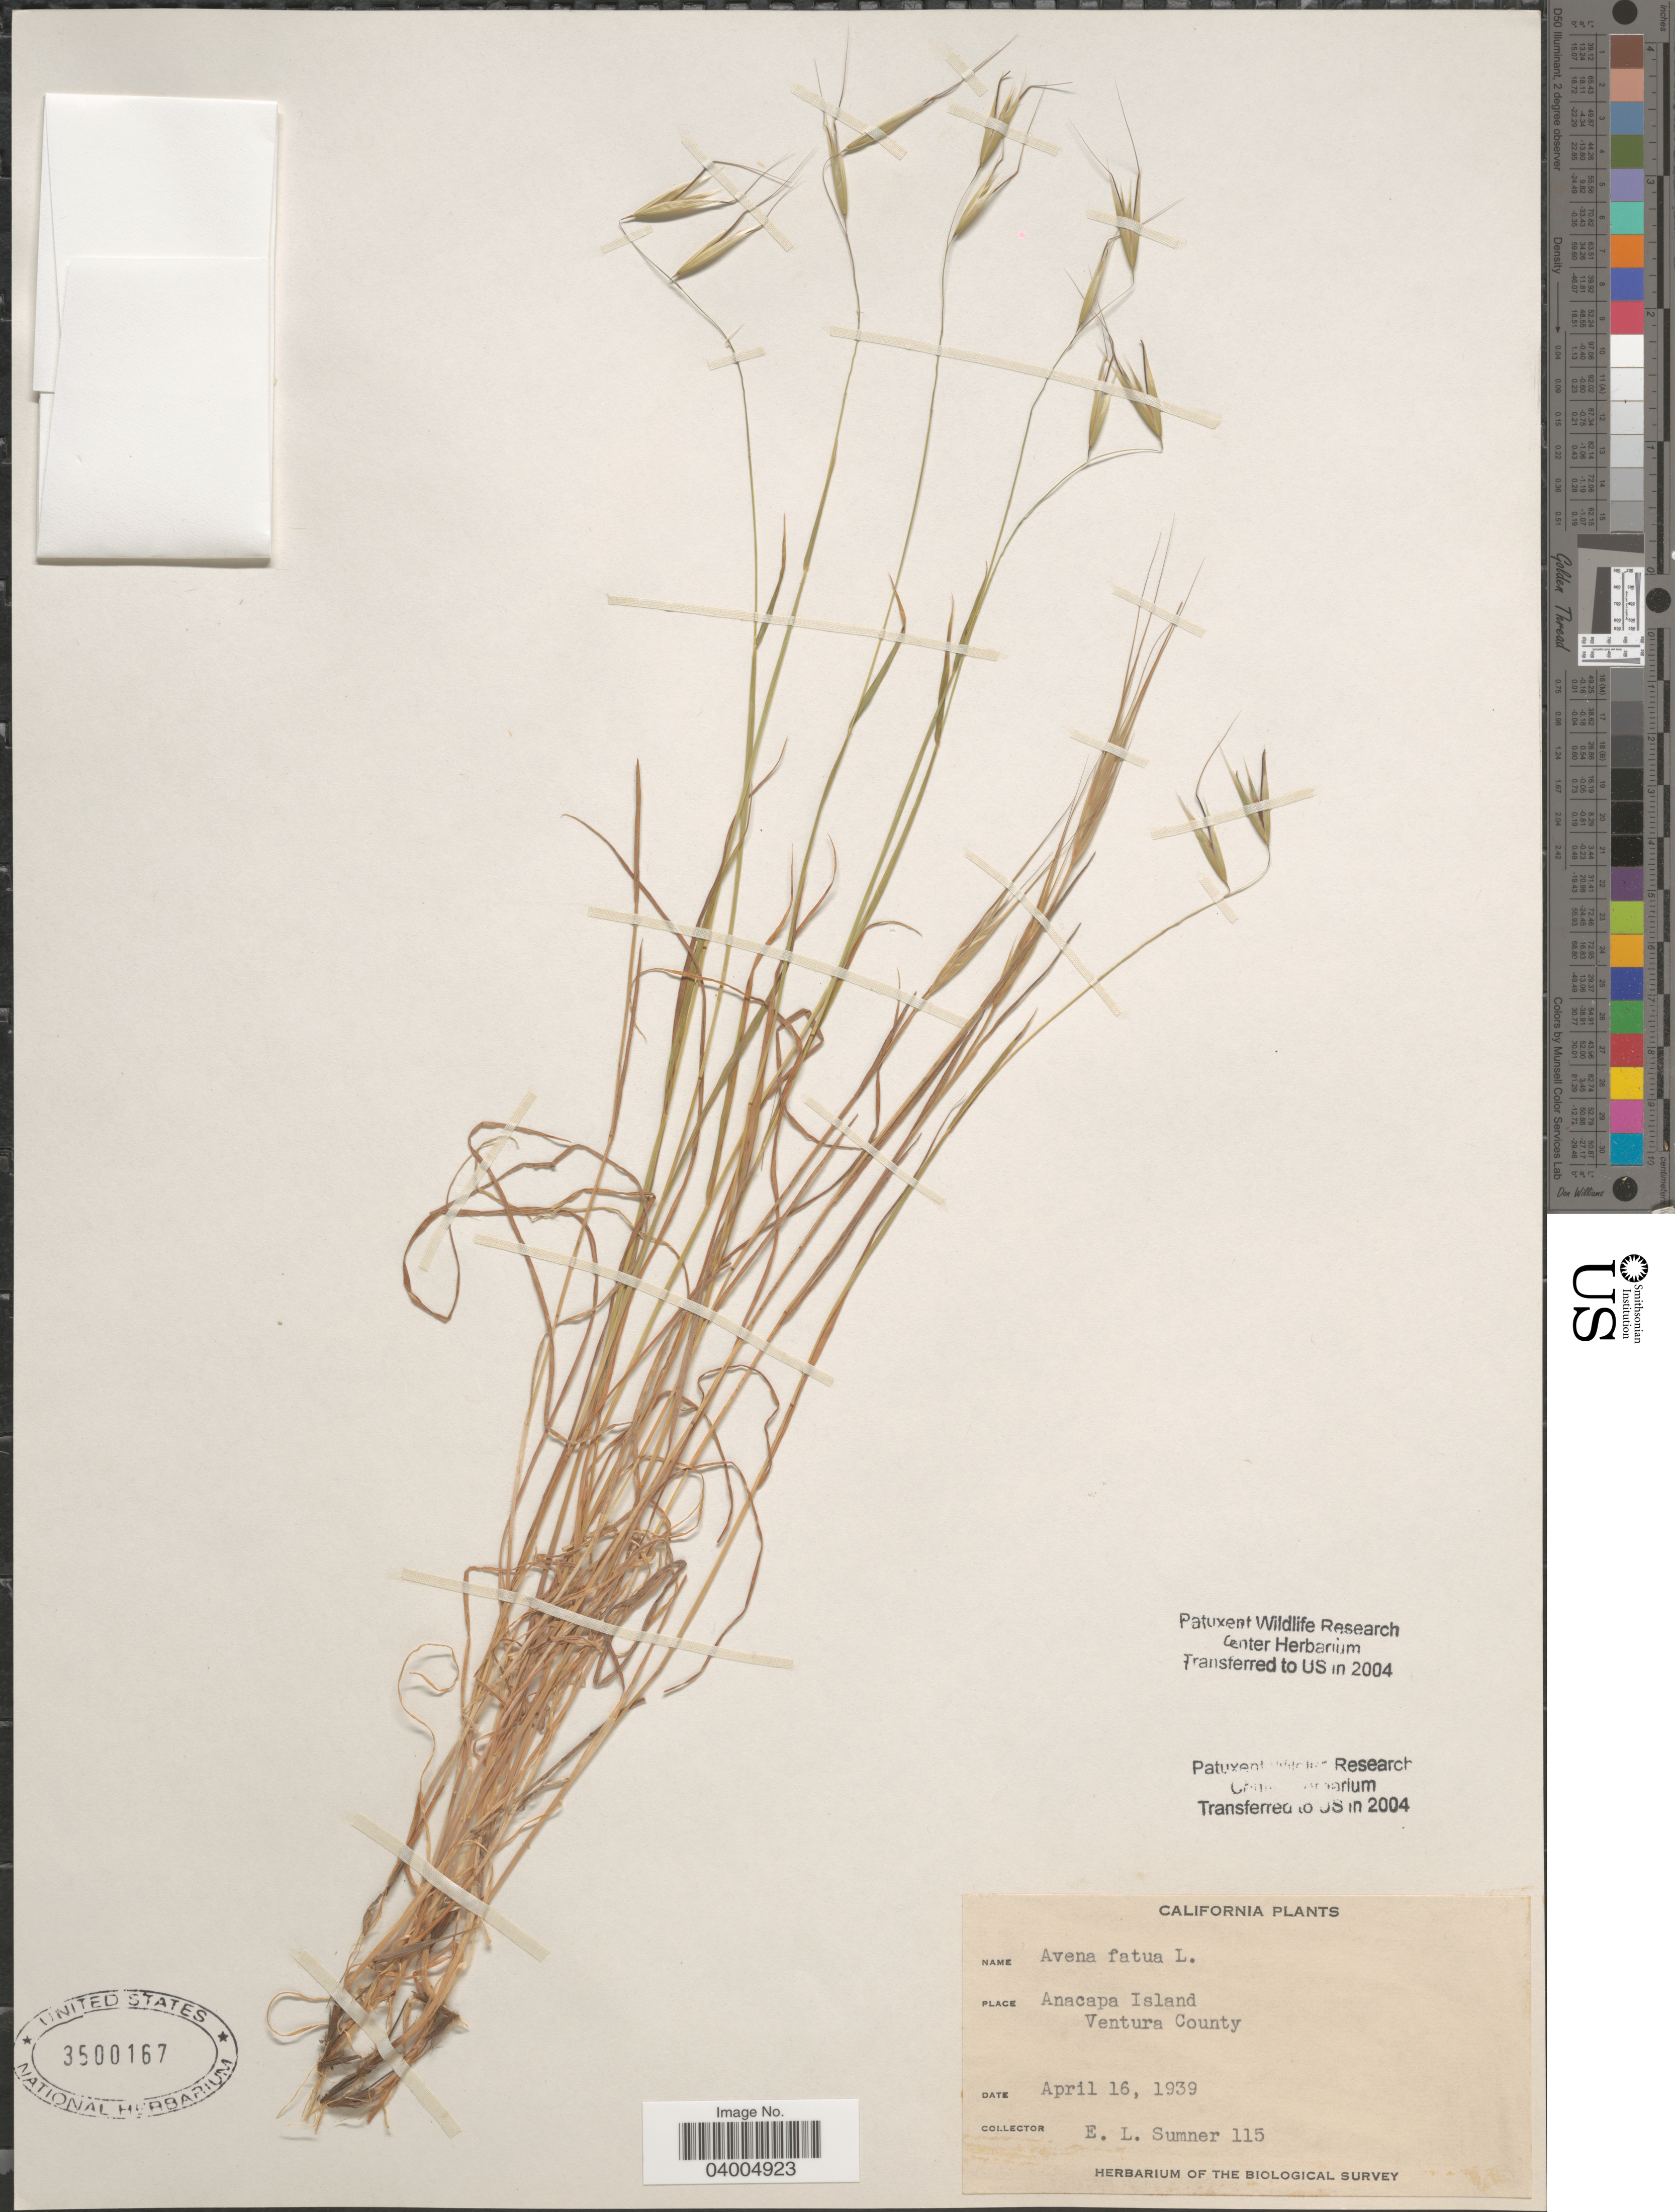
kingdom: Plantae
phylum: Tracheophyta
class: Liliopsida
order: Poales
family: Poaceae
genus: Avena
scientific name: Avena fatua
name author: L.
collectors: E. Sumner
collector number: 115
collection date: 1939-04-16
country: United States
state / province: California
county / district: Ventura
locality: Anacapa Island. Ventura County.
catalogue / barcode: US 3600167